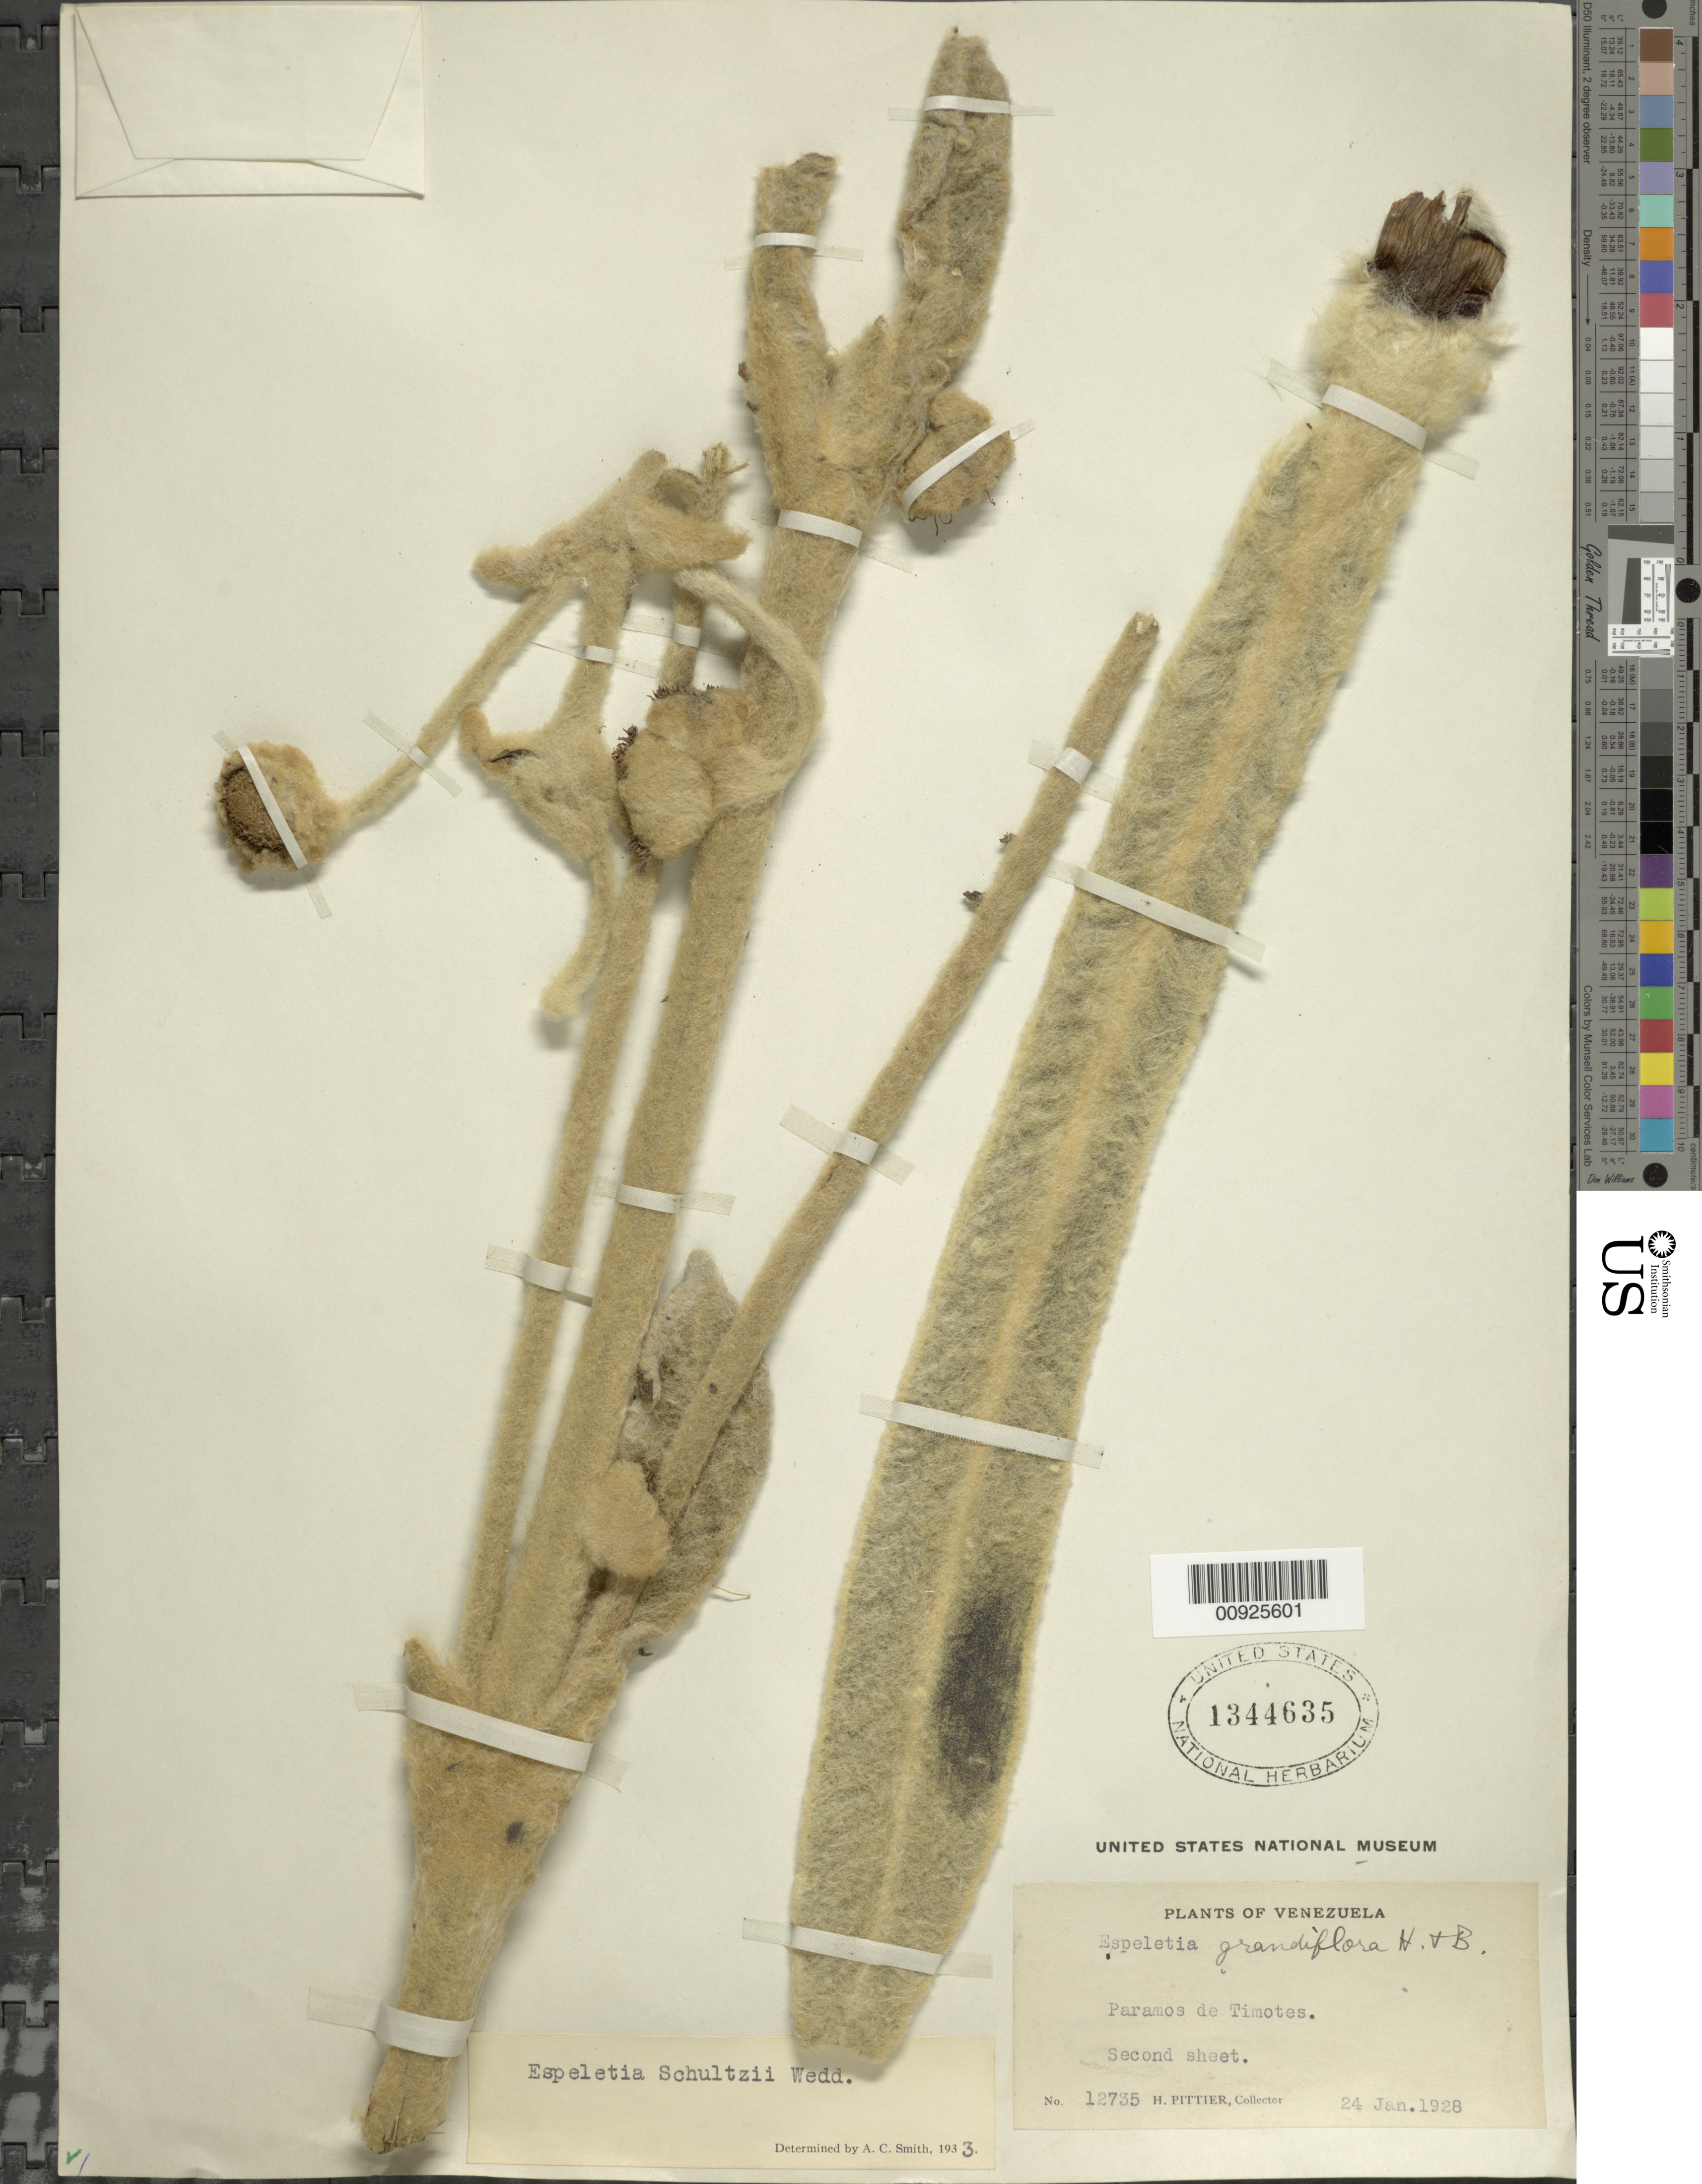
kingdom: Plantae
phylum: Tracheophyta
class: Magnoliopsida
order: Asterales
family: Asteraceae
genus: Espeletia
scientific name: Espeletia schultzii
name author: Wedd.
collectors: H. F. Pittier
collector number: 12735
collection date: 1928-01-24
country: Venezuela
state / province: Mérida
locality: Páramo de Timotes. Páramo de Timotes.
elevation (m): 3700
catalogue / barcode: US 1344635